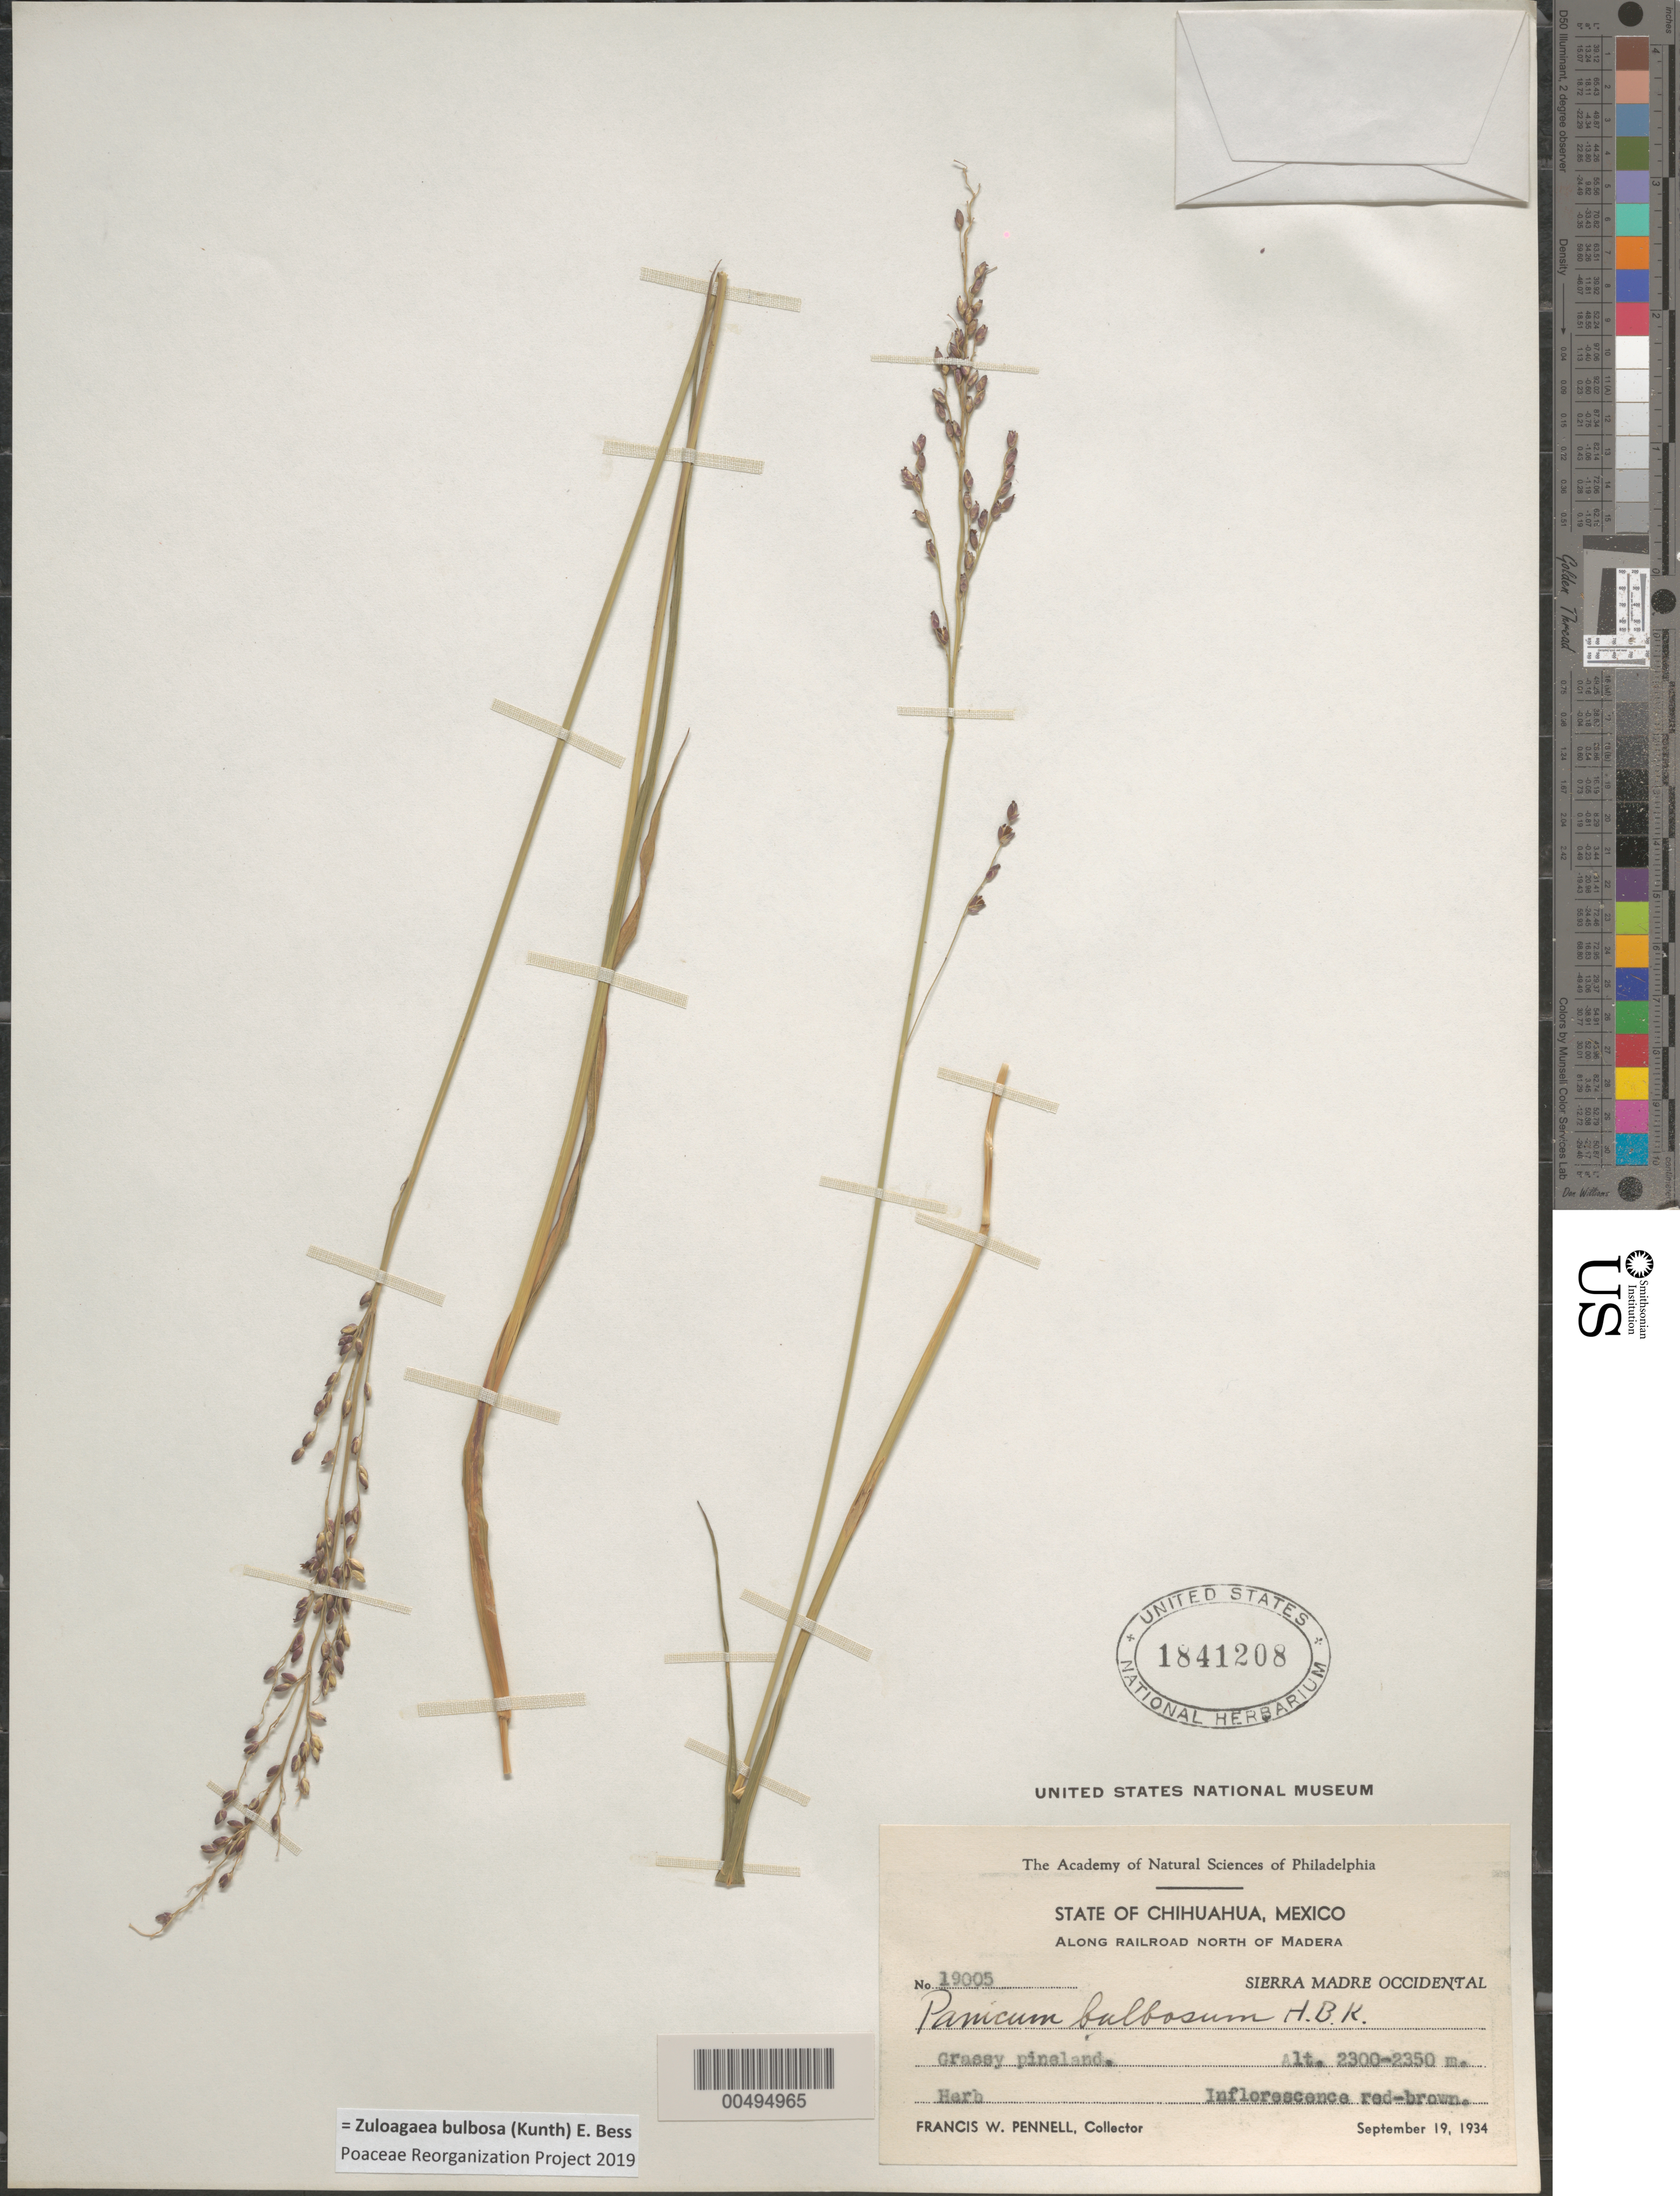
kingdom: Plantae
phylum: Tracheophyta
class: Liliopsida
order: Poales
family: Poaceae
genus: Panicum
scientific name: Panicum bulbosum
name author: Kunth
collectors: F. W. Pennell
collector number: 19005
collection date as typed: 19 Sep 1934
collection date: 1934-09-19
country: Mexico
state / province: Chihuahua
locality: Along railroad N of Madera, Sierra Madre Occidental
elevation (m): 2300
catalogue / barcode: US 1841208